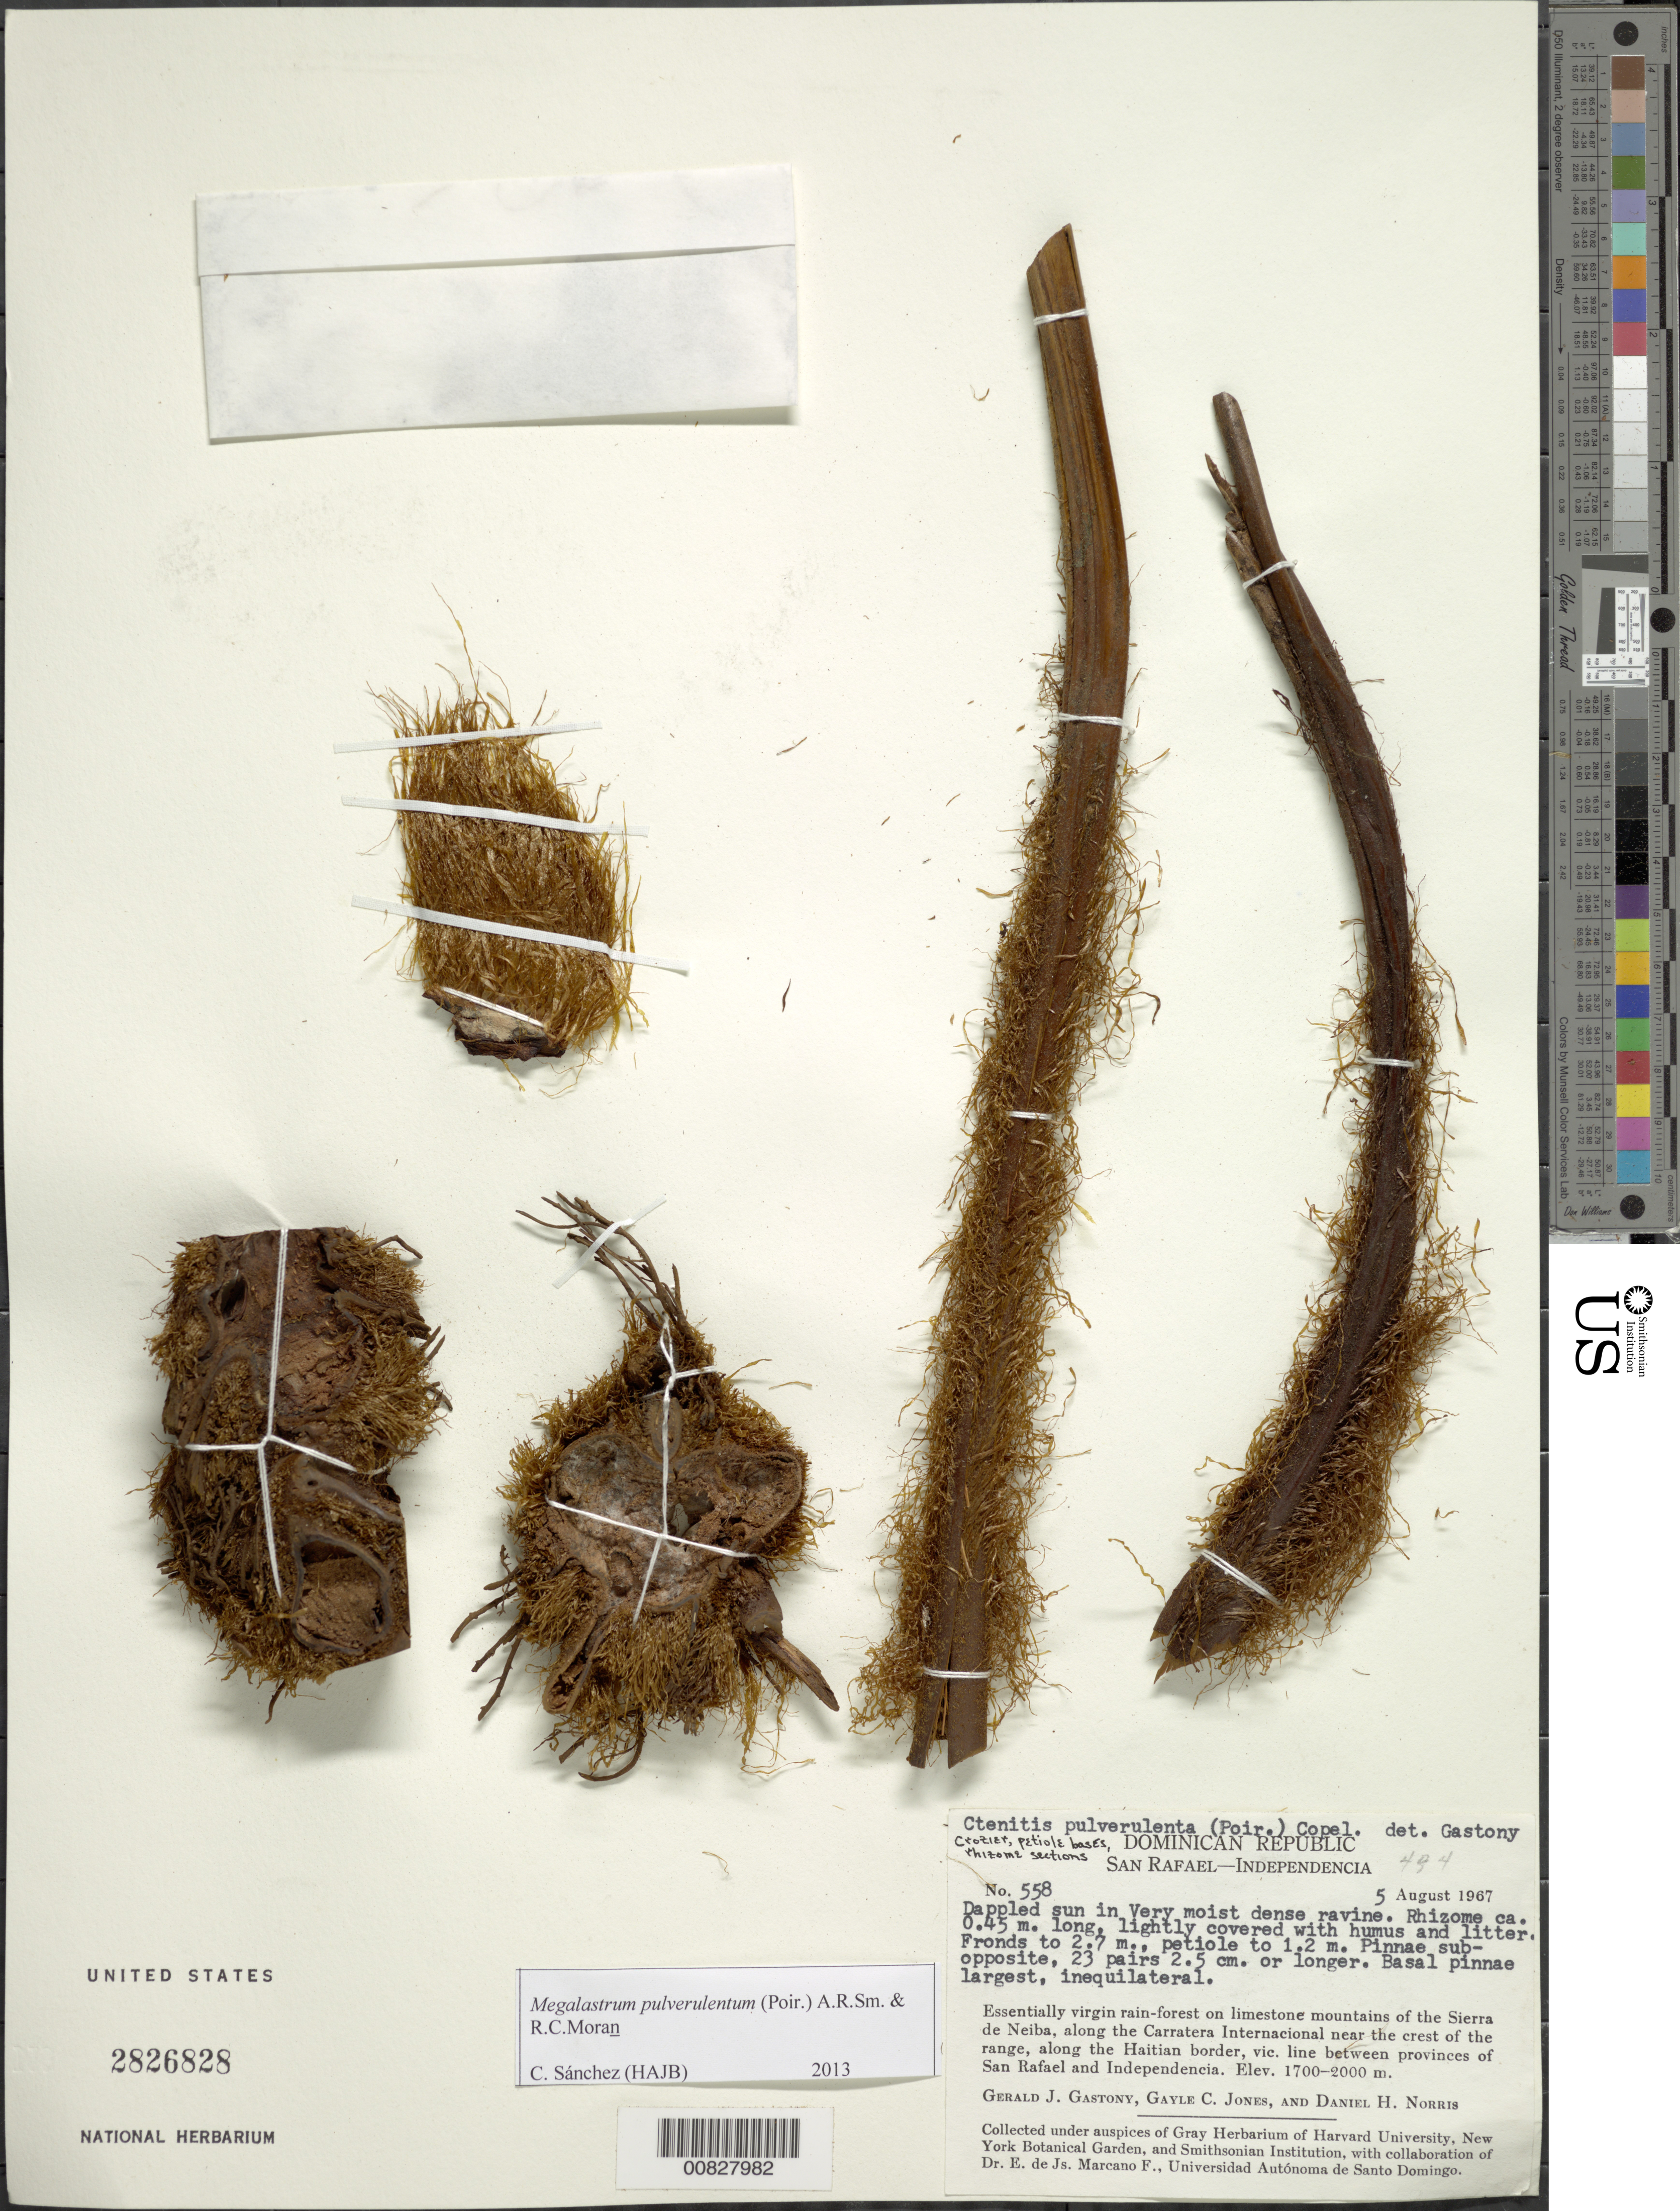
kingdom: Plantae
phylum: Tracheophyta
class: Polypodiopsida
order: Polypodiales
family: Dryopteridaceae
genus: Megalastrum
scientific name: Megalastrum pulverulentum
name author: (Poir.) A.R. Sm. & R.C. Moran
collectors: G. Gastony, G. C. Jones & D. H. Norris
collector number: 558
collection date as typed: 05 Aug 1967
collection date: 1967-08-05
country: Dominican Republic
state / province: Independencia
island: Hispaniola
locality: San Rafael-Independencia, Sierra de Neiba, Carretera Internacional, along Haitian border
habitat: Essentially virgin rainforest on limestone mountains; dappled sun in very moist dense ravine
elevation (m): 1700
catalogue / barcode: US 2826828